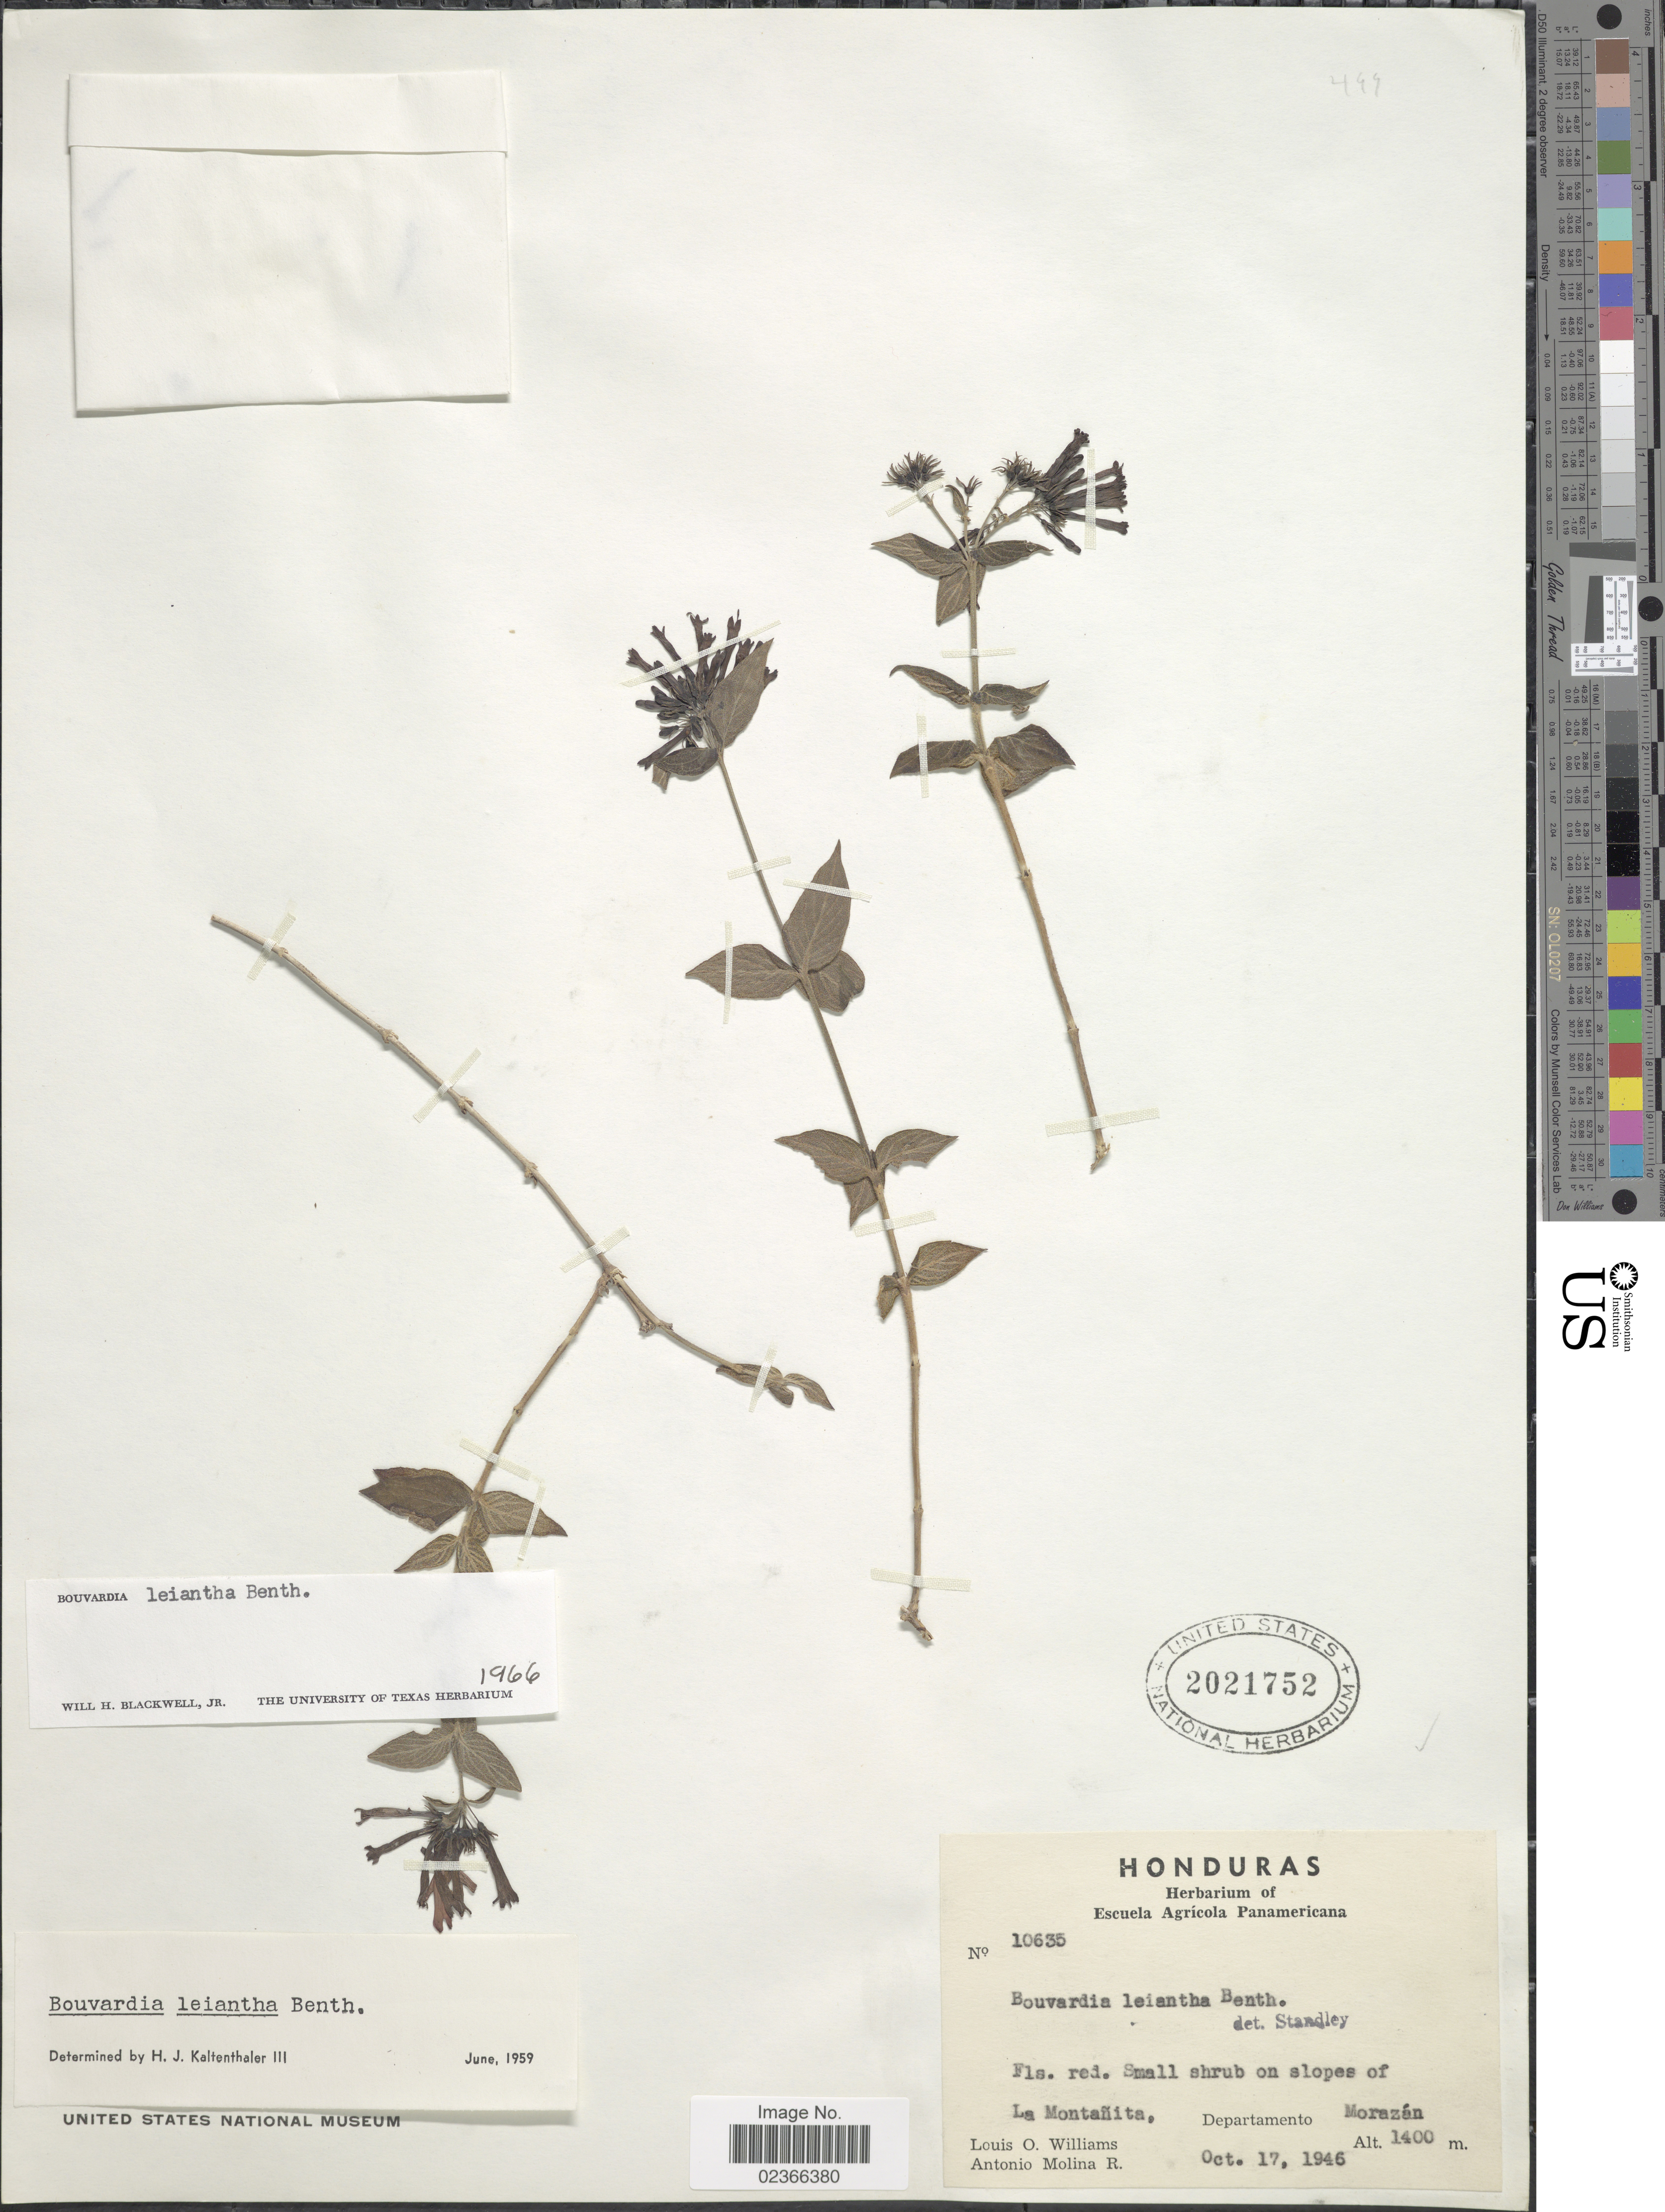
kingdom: Plantae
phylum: Tracheophyta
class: Magnoliopsida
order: Gentianales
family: Rubiaceae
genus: Bouvardia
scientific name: Bouvardia leiantha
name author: Benth.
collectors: L. O. Williams & A. Molina R.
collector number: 10635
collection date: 1946-10-17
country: Honduras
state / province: Fco. Morazán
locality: La Montanita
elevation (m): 1400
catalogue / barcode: US 2021752